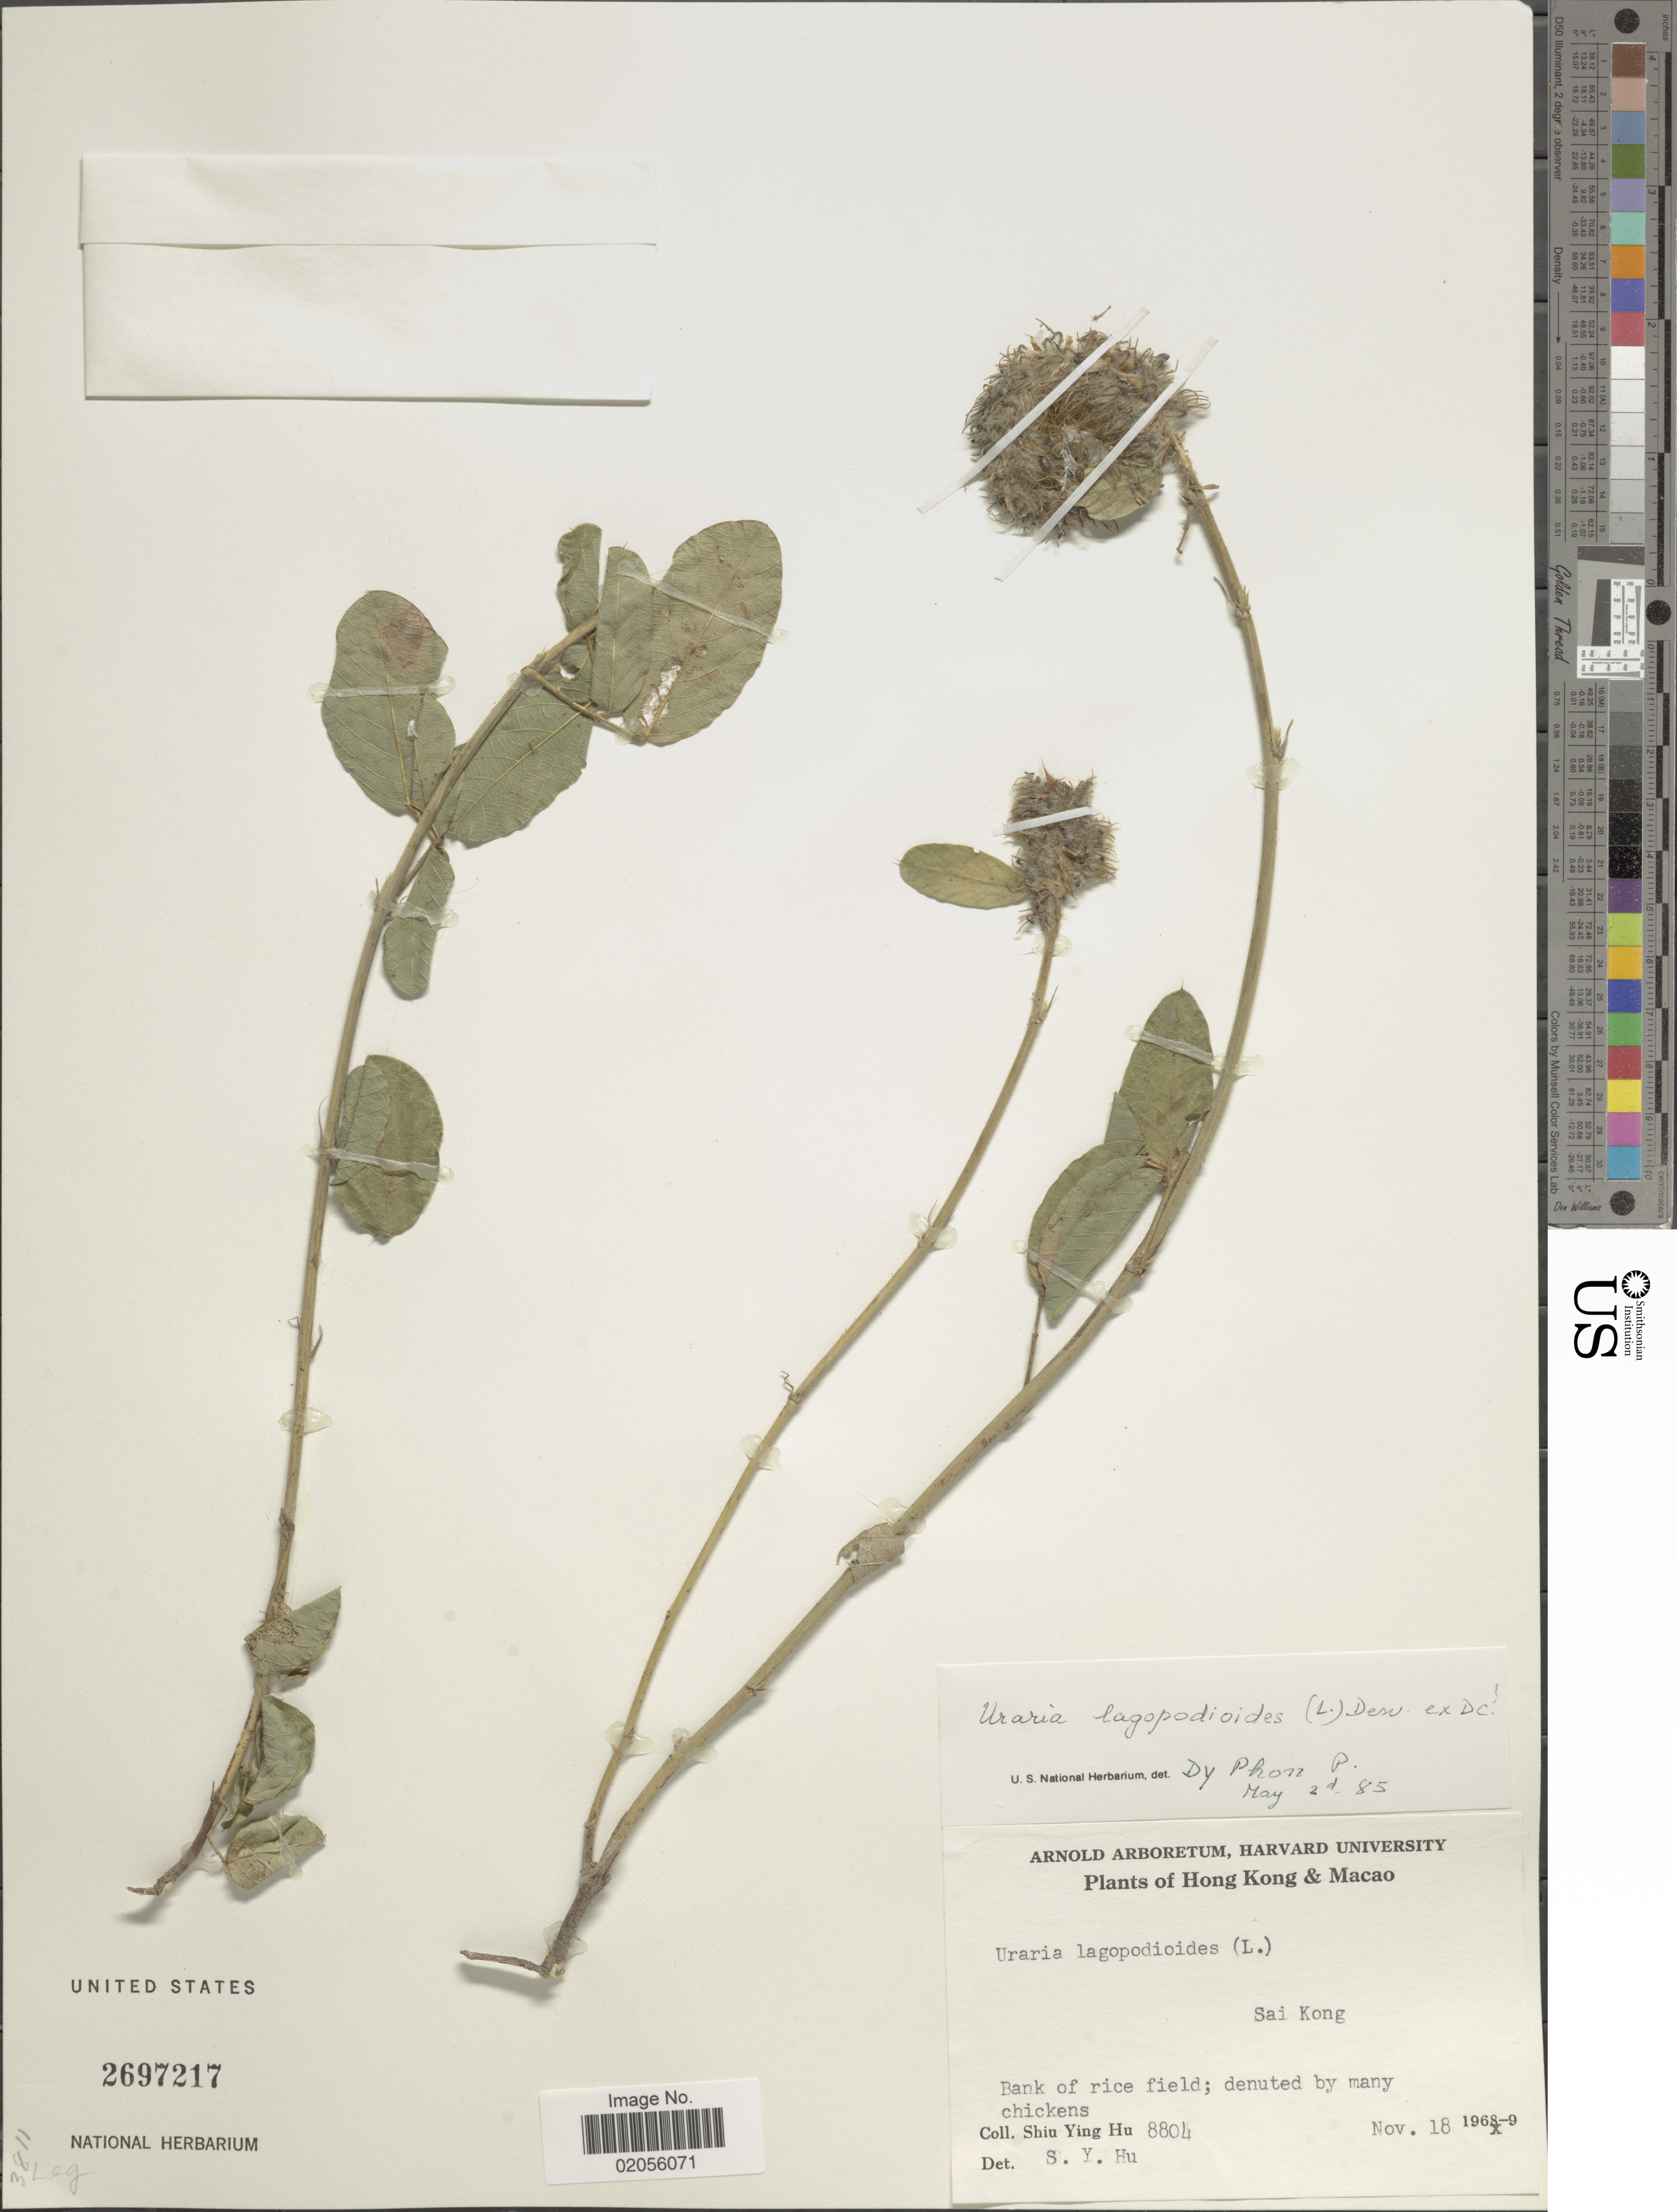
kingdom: Plantae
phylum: Tracheophyta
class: Magnoliopsida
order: Fabales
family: Fabaceae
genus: Uraria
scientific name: Uraria lagopodioides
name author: (L.) Desv. ex DC.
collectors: S. Y. Hu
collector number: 8804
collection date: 1968-11-18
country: China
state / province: Hong Kong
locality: Macao. Sai Kong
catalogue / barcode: US 2697217